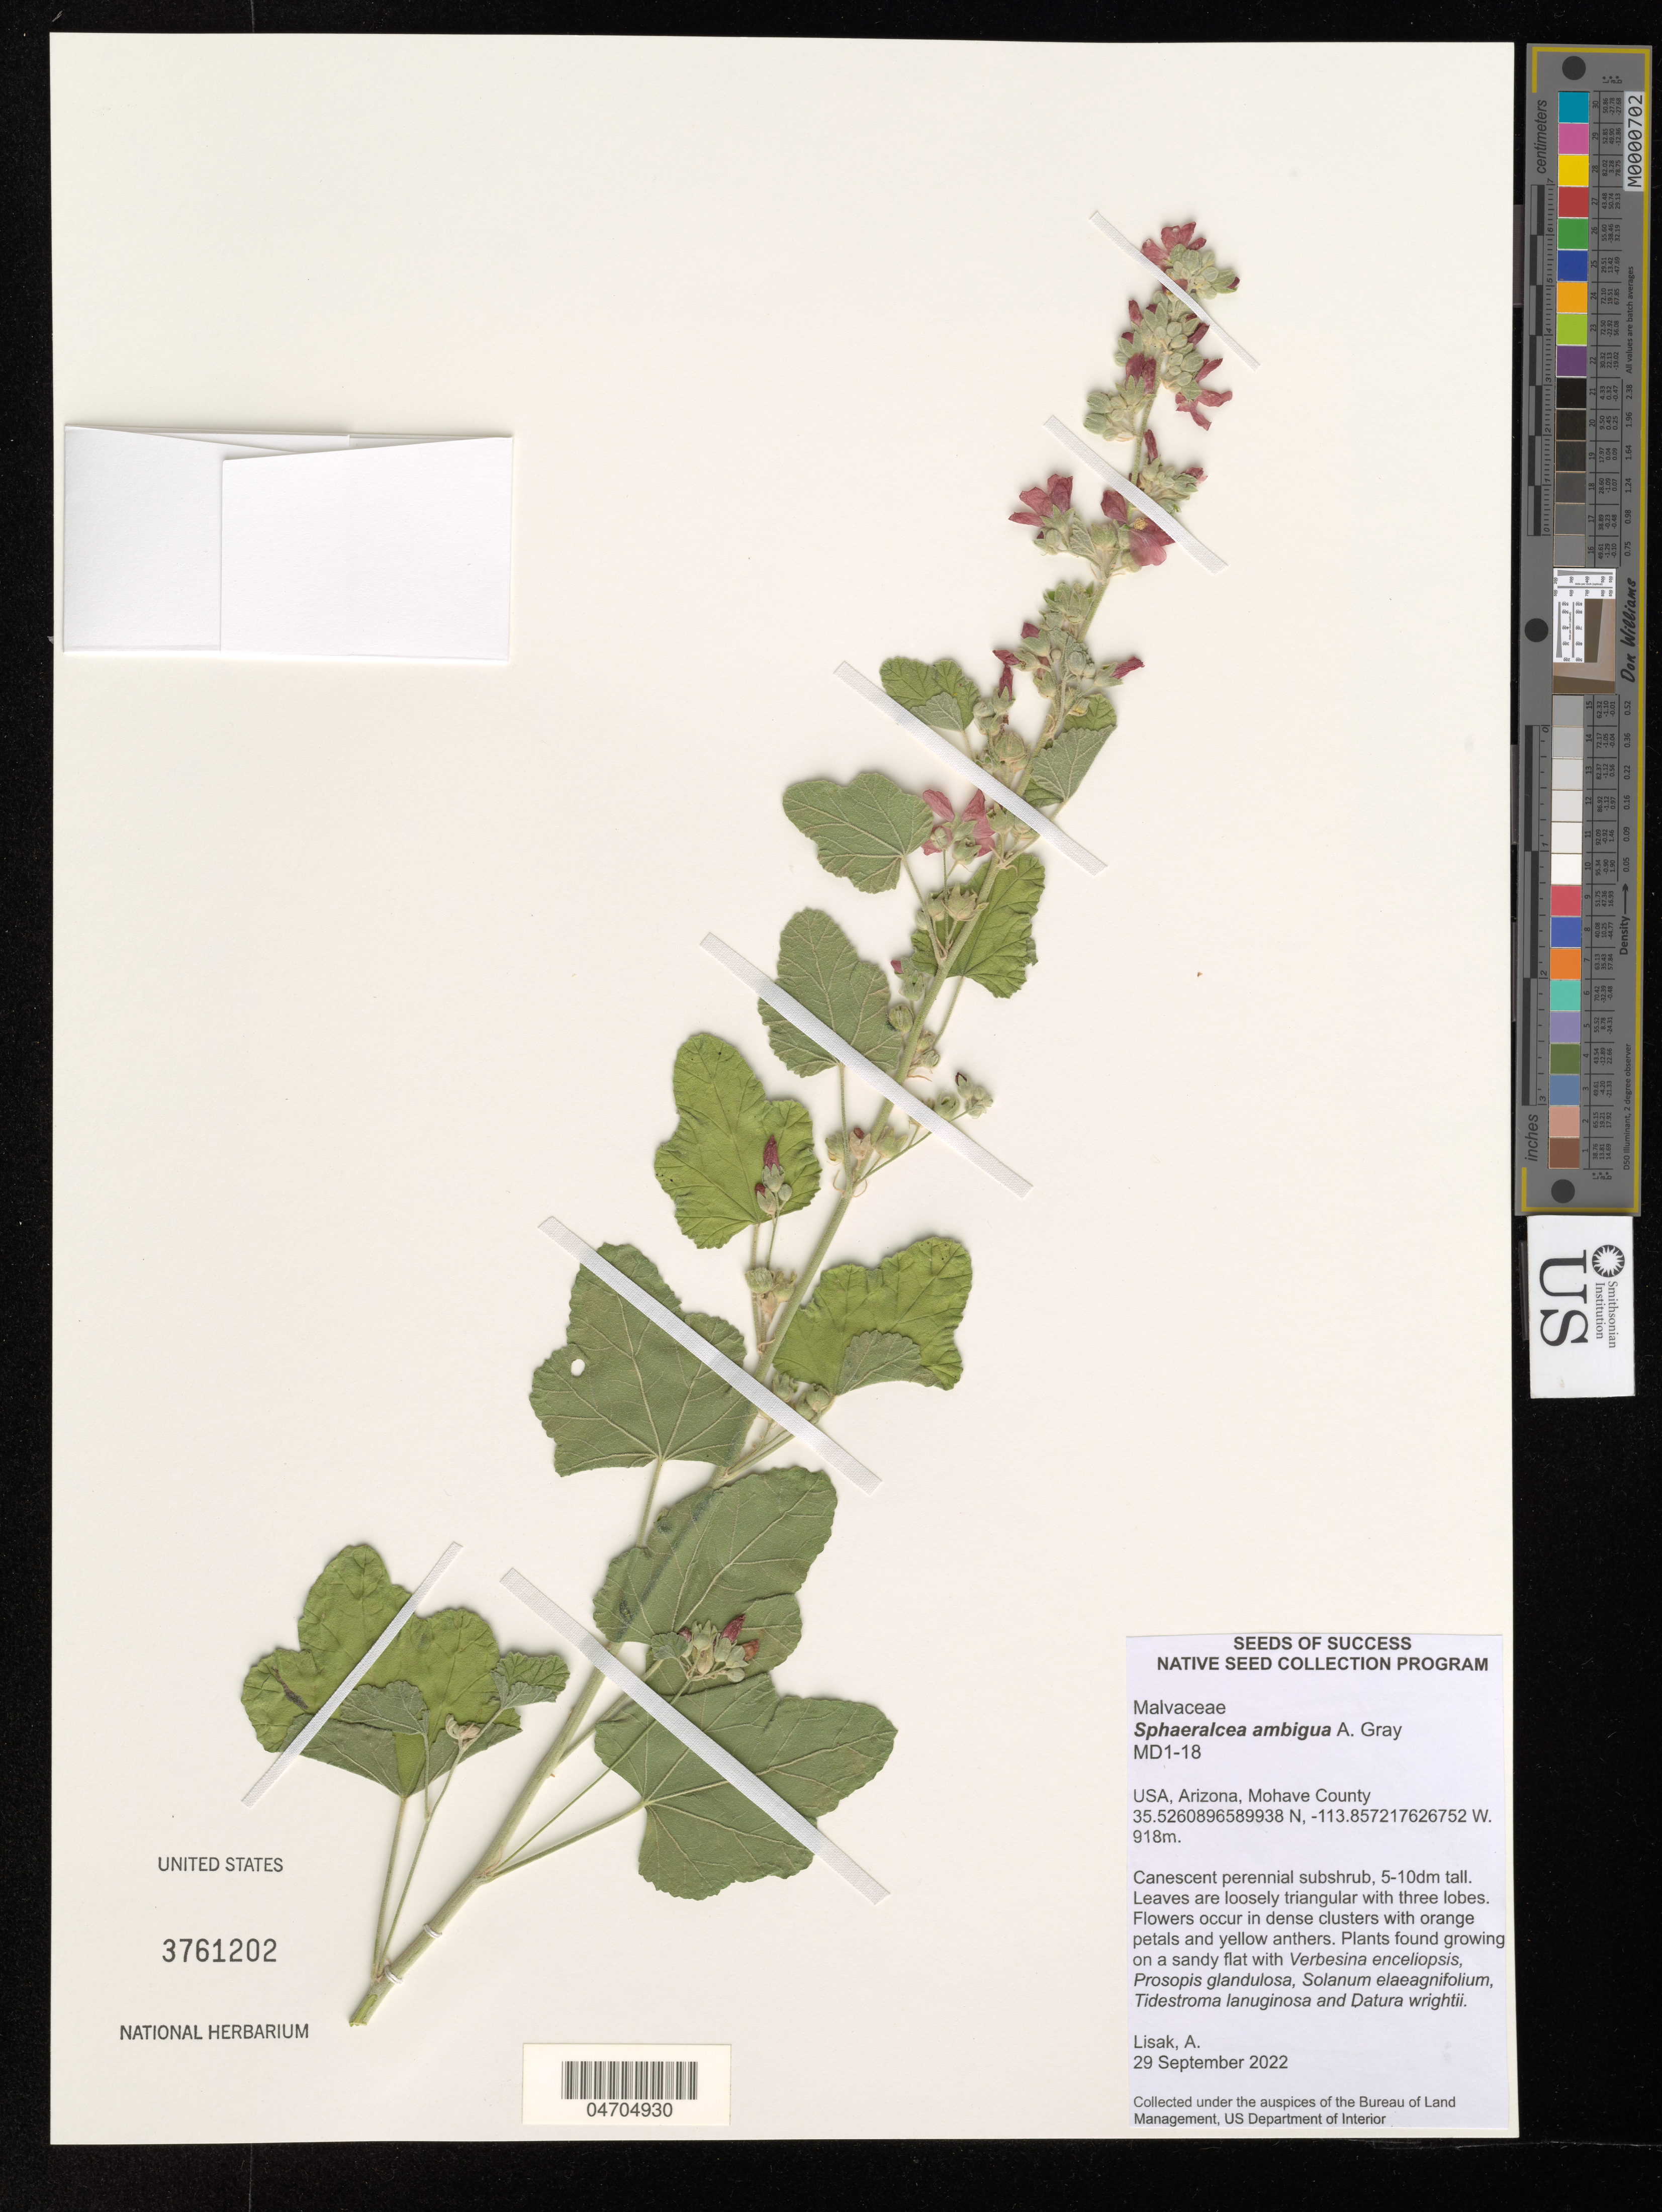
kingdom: Plantae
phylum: Tracheophyta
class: Magnoliopsida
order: Malvales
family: Malvaceae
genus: Sphaeralcea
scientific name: Sphaeralcea ambigua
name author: A. Gray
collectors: A. Lisak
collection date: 2022-09-29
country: United States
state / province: Arizona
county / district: Mohave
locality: Mohave County.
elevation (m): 918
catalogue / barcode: US 3761202